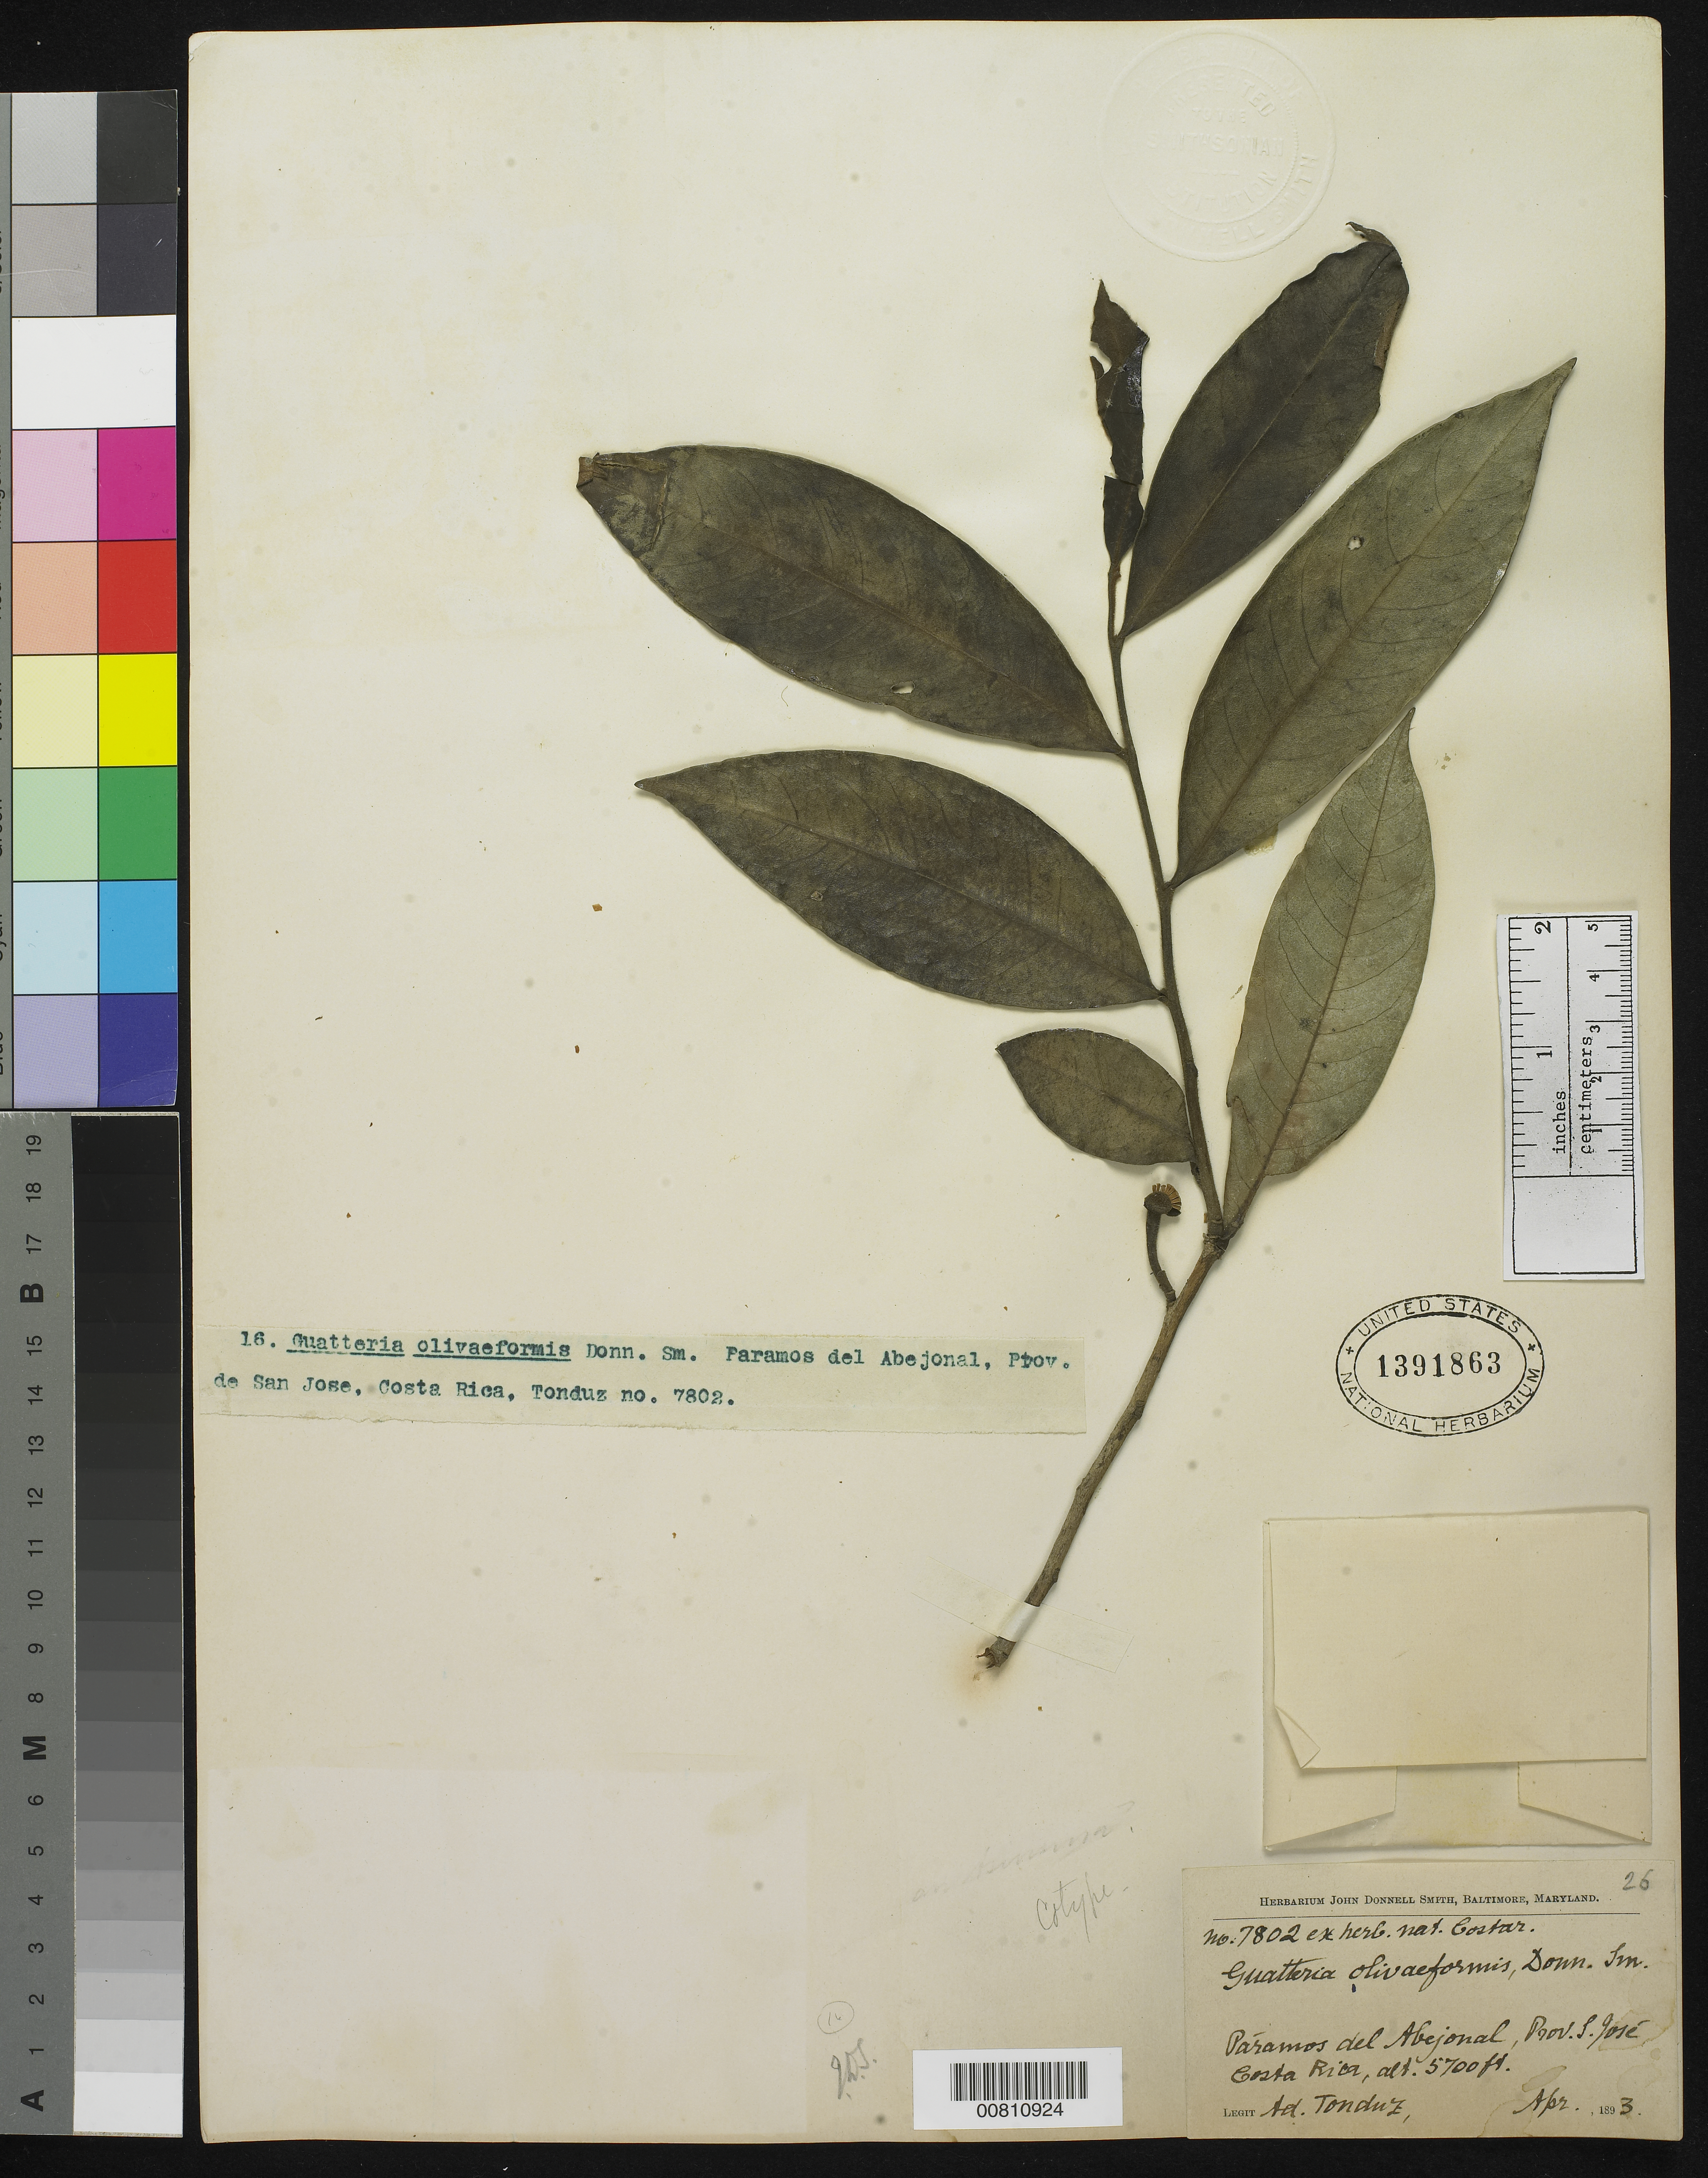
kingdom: Plantae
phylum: Tracheophyta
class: Magnoliopsida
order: Magnoliales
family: Annonaceae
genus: Guatteria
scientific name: Guatteria oliviformis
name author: Donn. Sm.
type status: Syntype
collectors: A. Tonduz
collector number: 7802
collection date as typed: Apr 1893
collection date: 1893-04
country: Costa Rica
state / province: San José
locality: Paramos del Abejonal, Prov. S. José.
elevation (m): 1737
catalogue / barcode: US 1391863